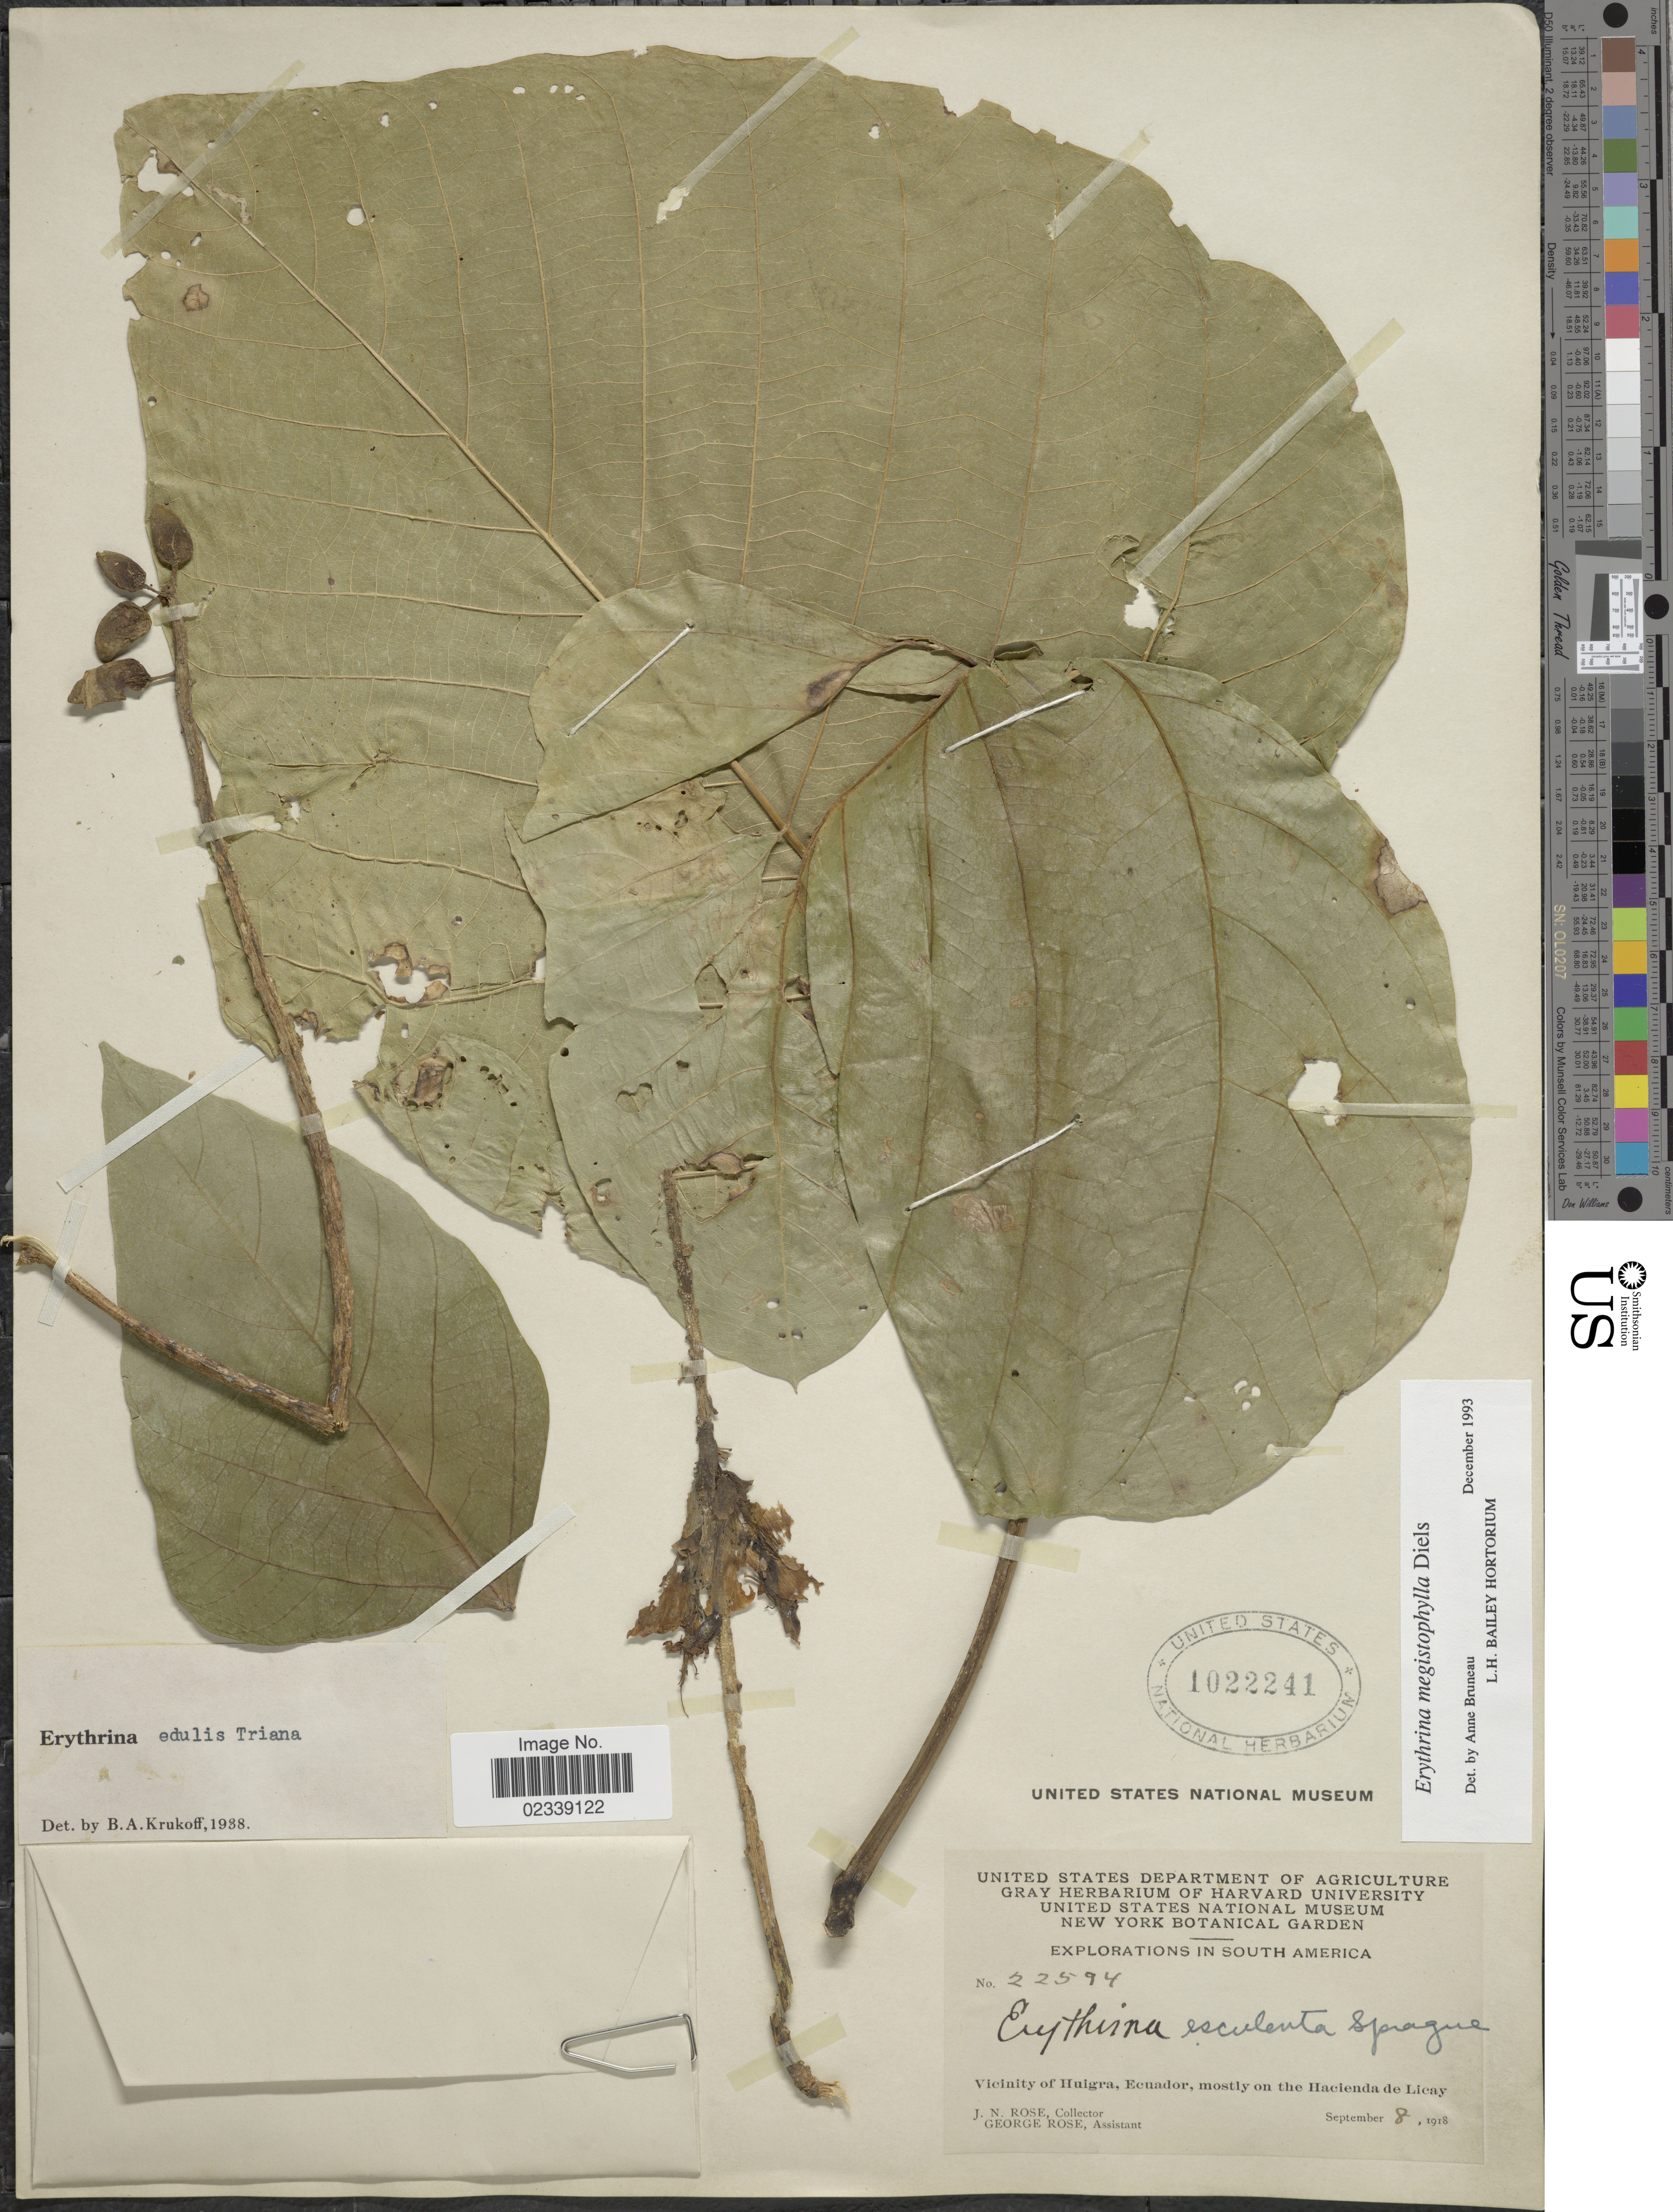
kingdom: Plantae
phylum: Tracheophyta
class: Magnoliopsida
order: Fabales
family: Fabaceae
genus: Erythrina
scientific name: Erythrina megistophylla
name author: Diels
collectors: J. N. Rose & G. Rose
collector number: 22594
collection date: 1918-09-08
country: Ecuador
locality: Vicinity of Huigra, mostly on the Hacienda de Licay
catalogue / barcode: US 1022241